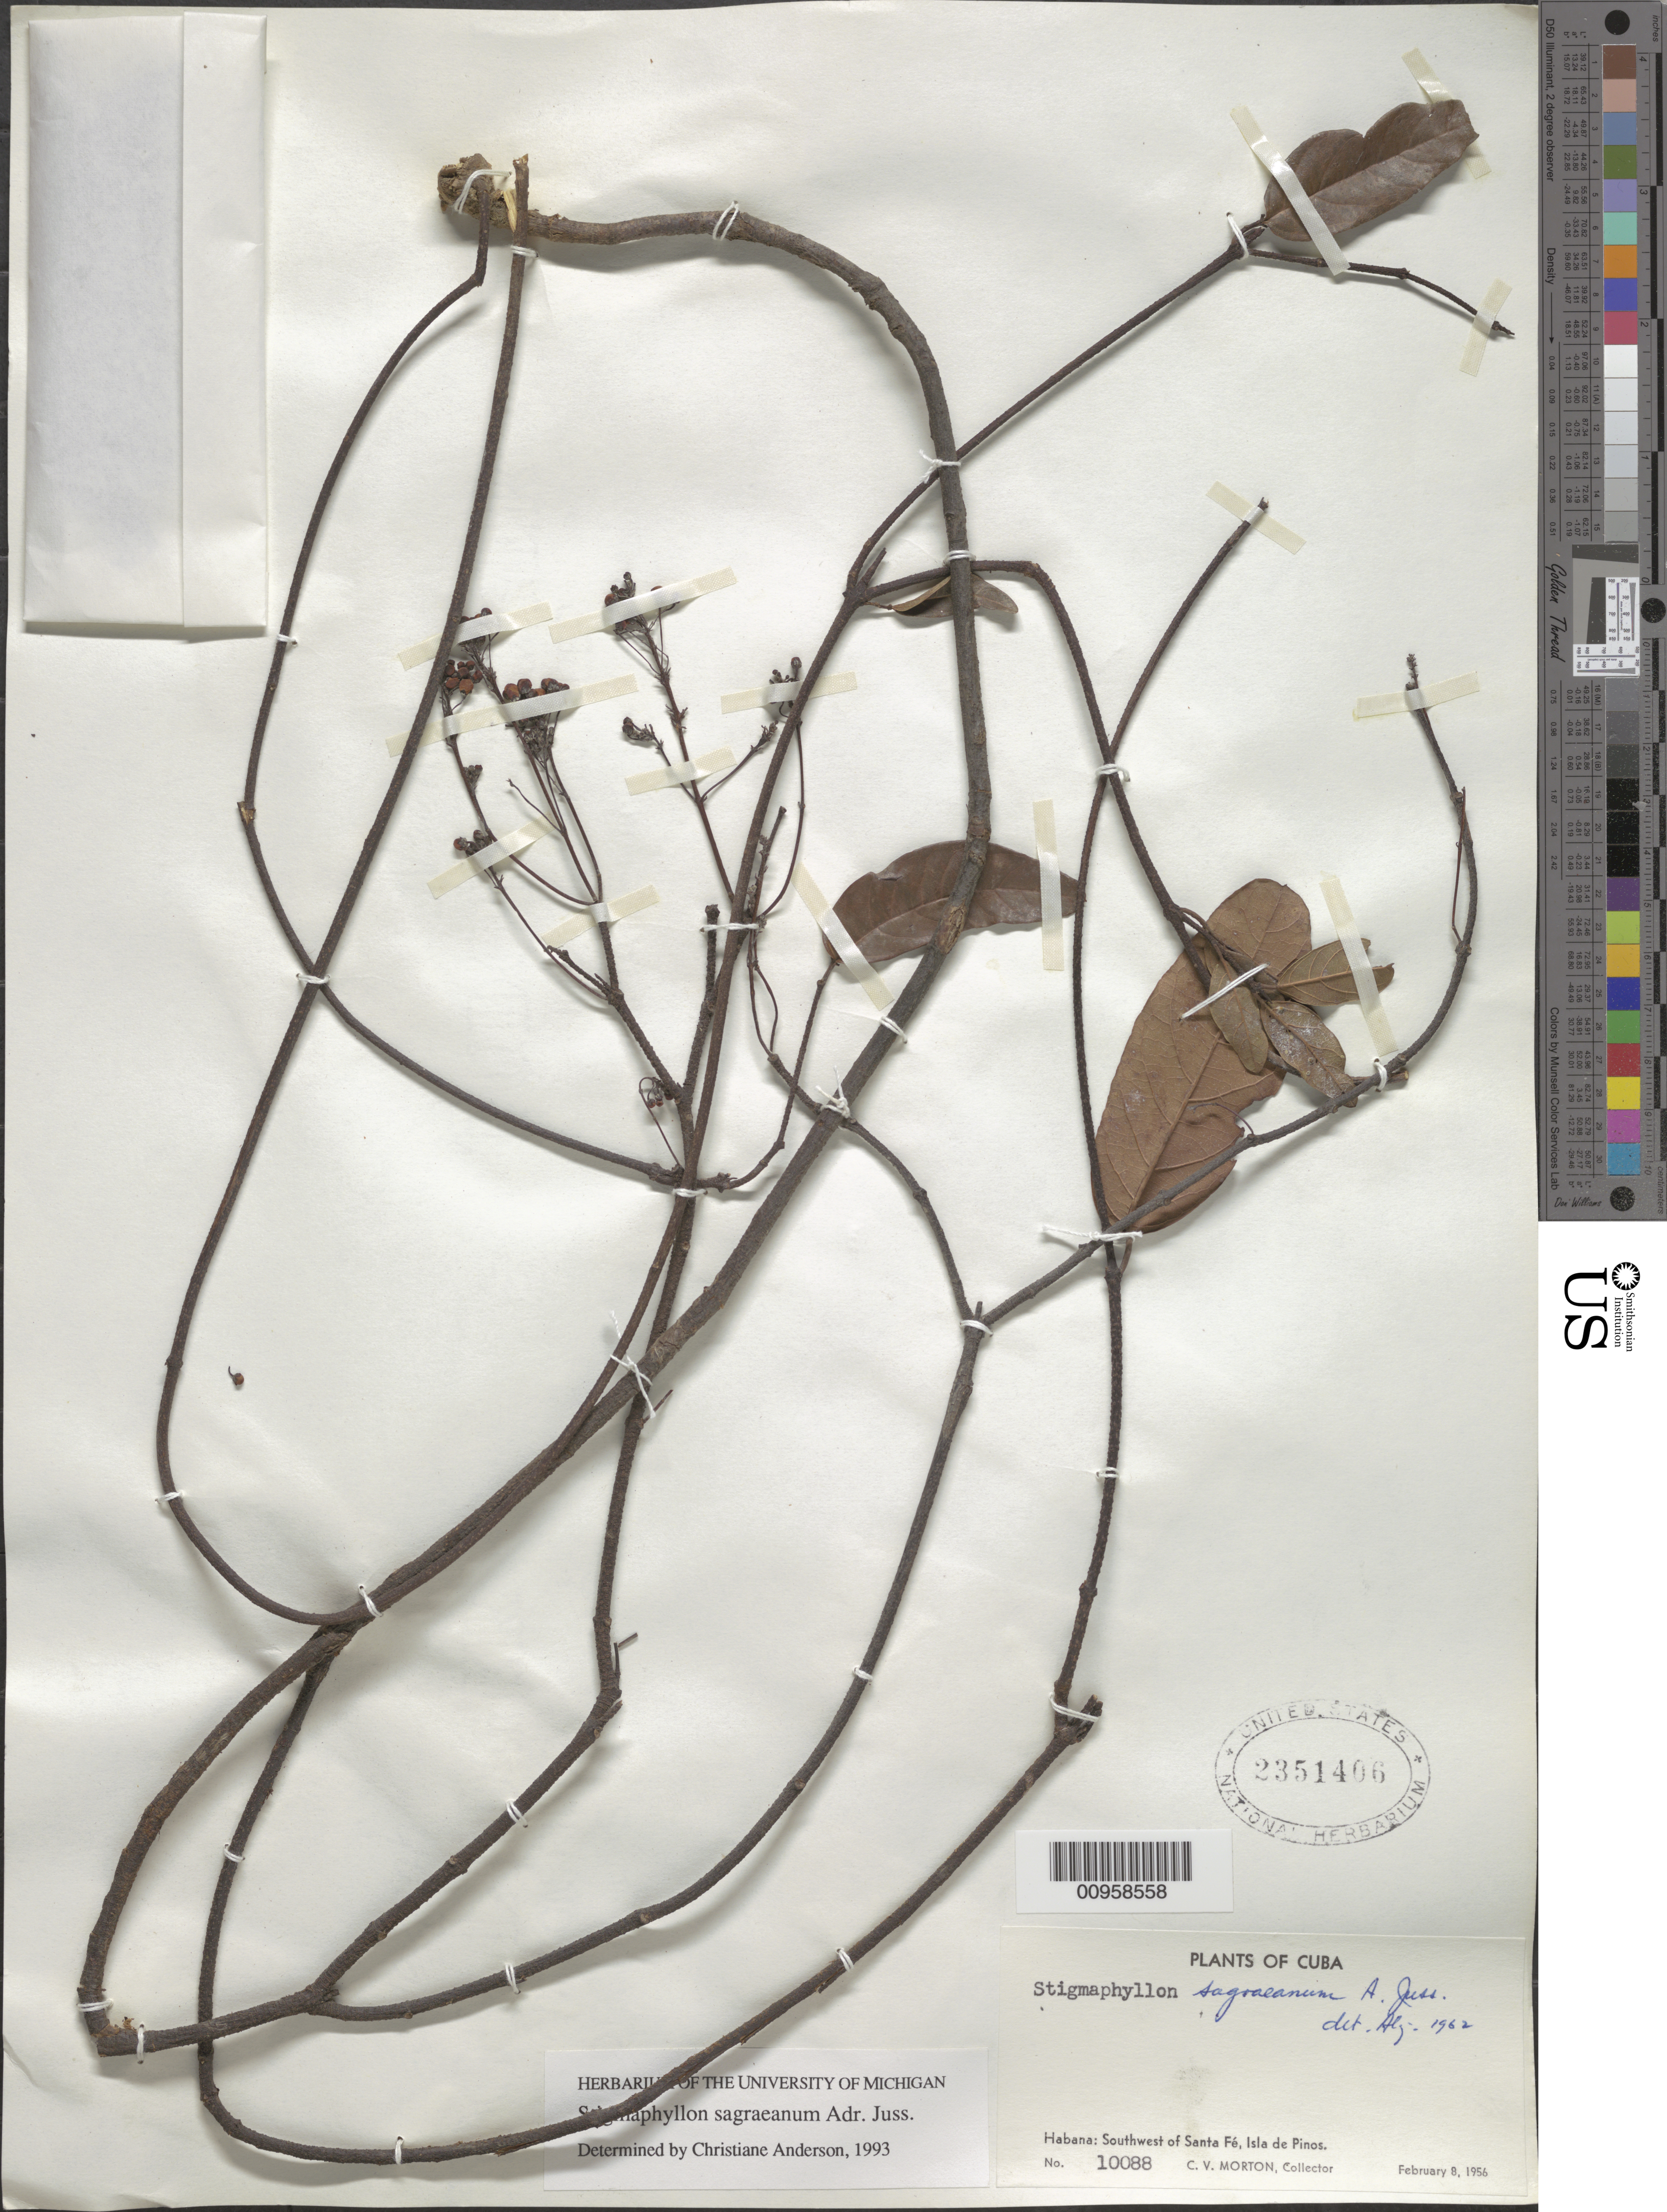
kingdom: Plantae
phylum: Tracheophyta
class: Magnoliopsida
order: Malpighiales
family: Malpighiaceae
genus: Stigmaphyllon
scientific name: Stigmaphyllon sagraeanum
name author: Juss.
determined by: Anderson, C.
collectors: C. V. Morton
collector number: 10088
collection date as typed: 08 Feb 1956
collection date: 1956-02-08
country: Cuba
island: Isla de la Juventud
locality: Southwest of Santa Fé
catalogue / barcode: US 2351406